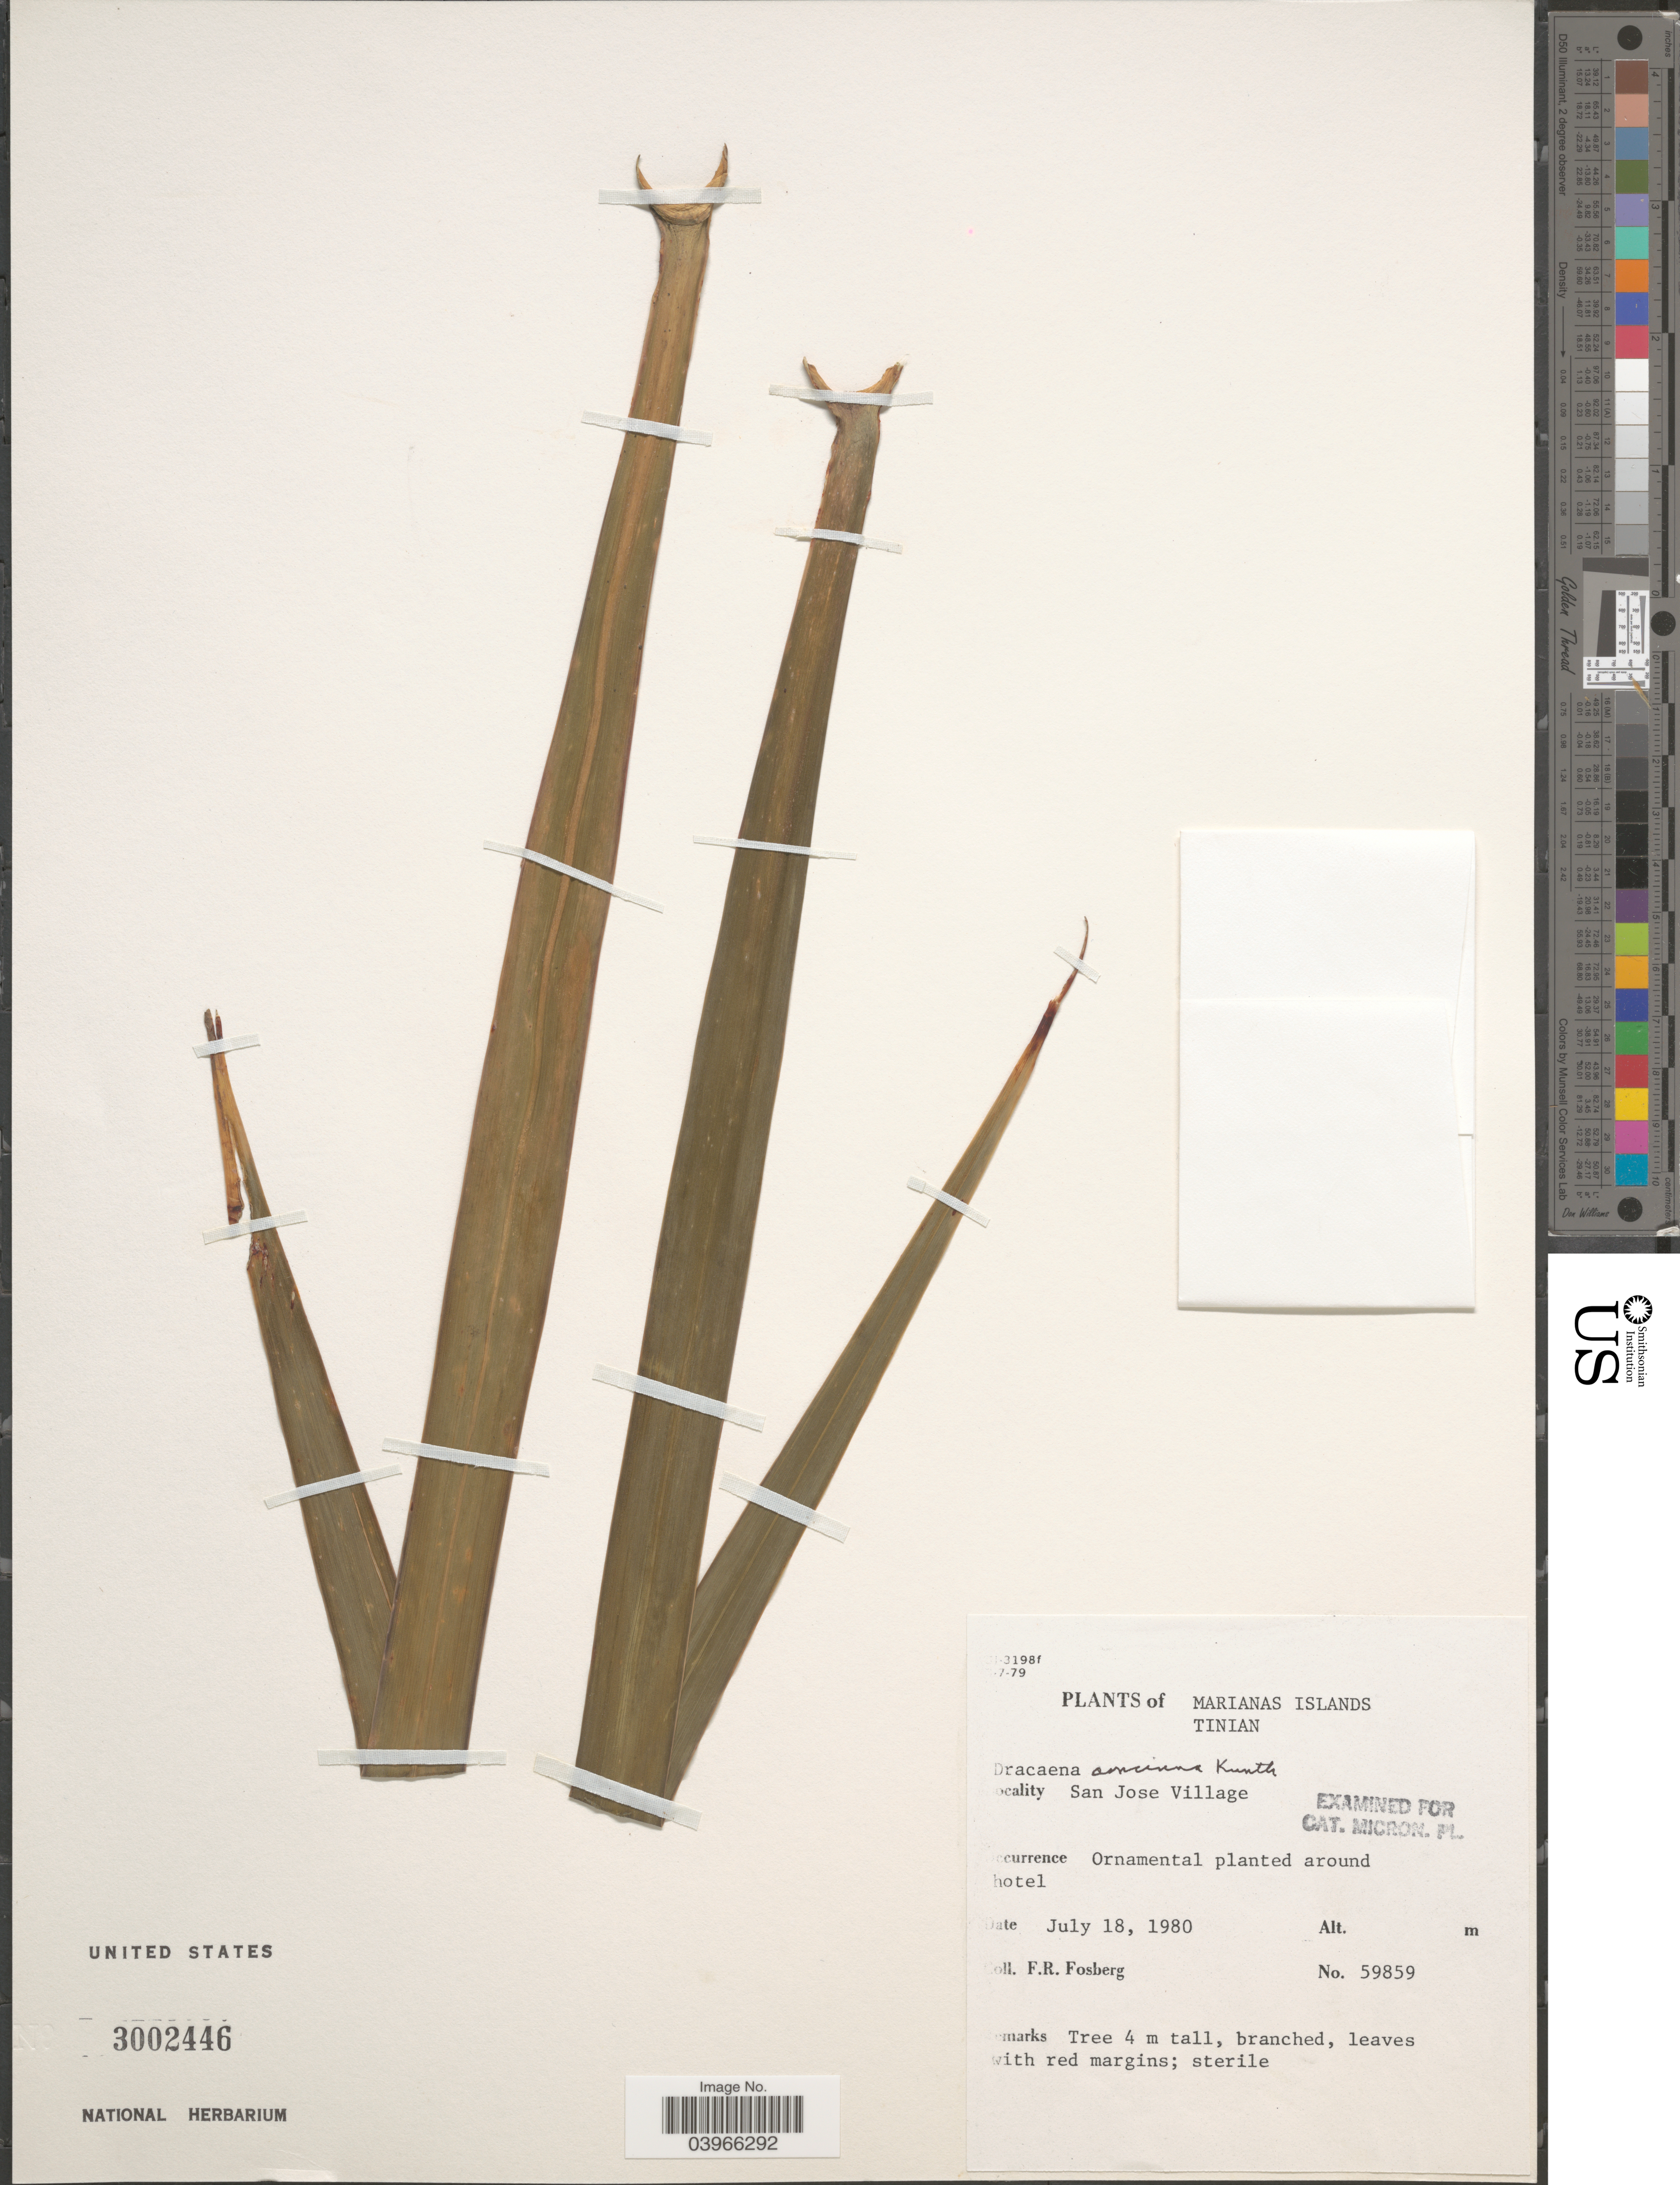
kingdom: Plantae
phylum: Tracheophyta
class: Liliopsida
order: Asparagales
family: Asparagaceae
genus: Dracaena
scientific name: Dracaena concinna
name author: Kunth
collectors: F. R. Fosberg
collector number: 59859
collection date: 1980-07-18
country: Northern Mariana Islands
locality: Marianas Islands. Tinian. San Jose Village.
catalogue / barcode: US 3002446